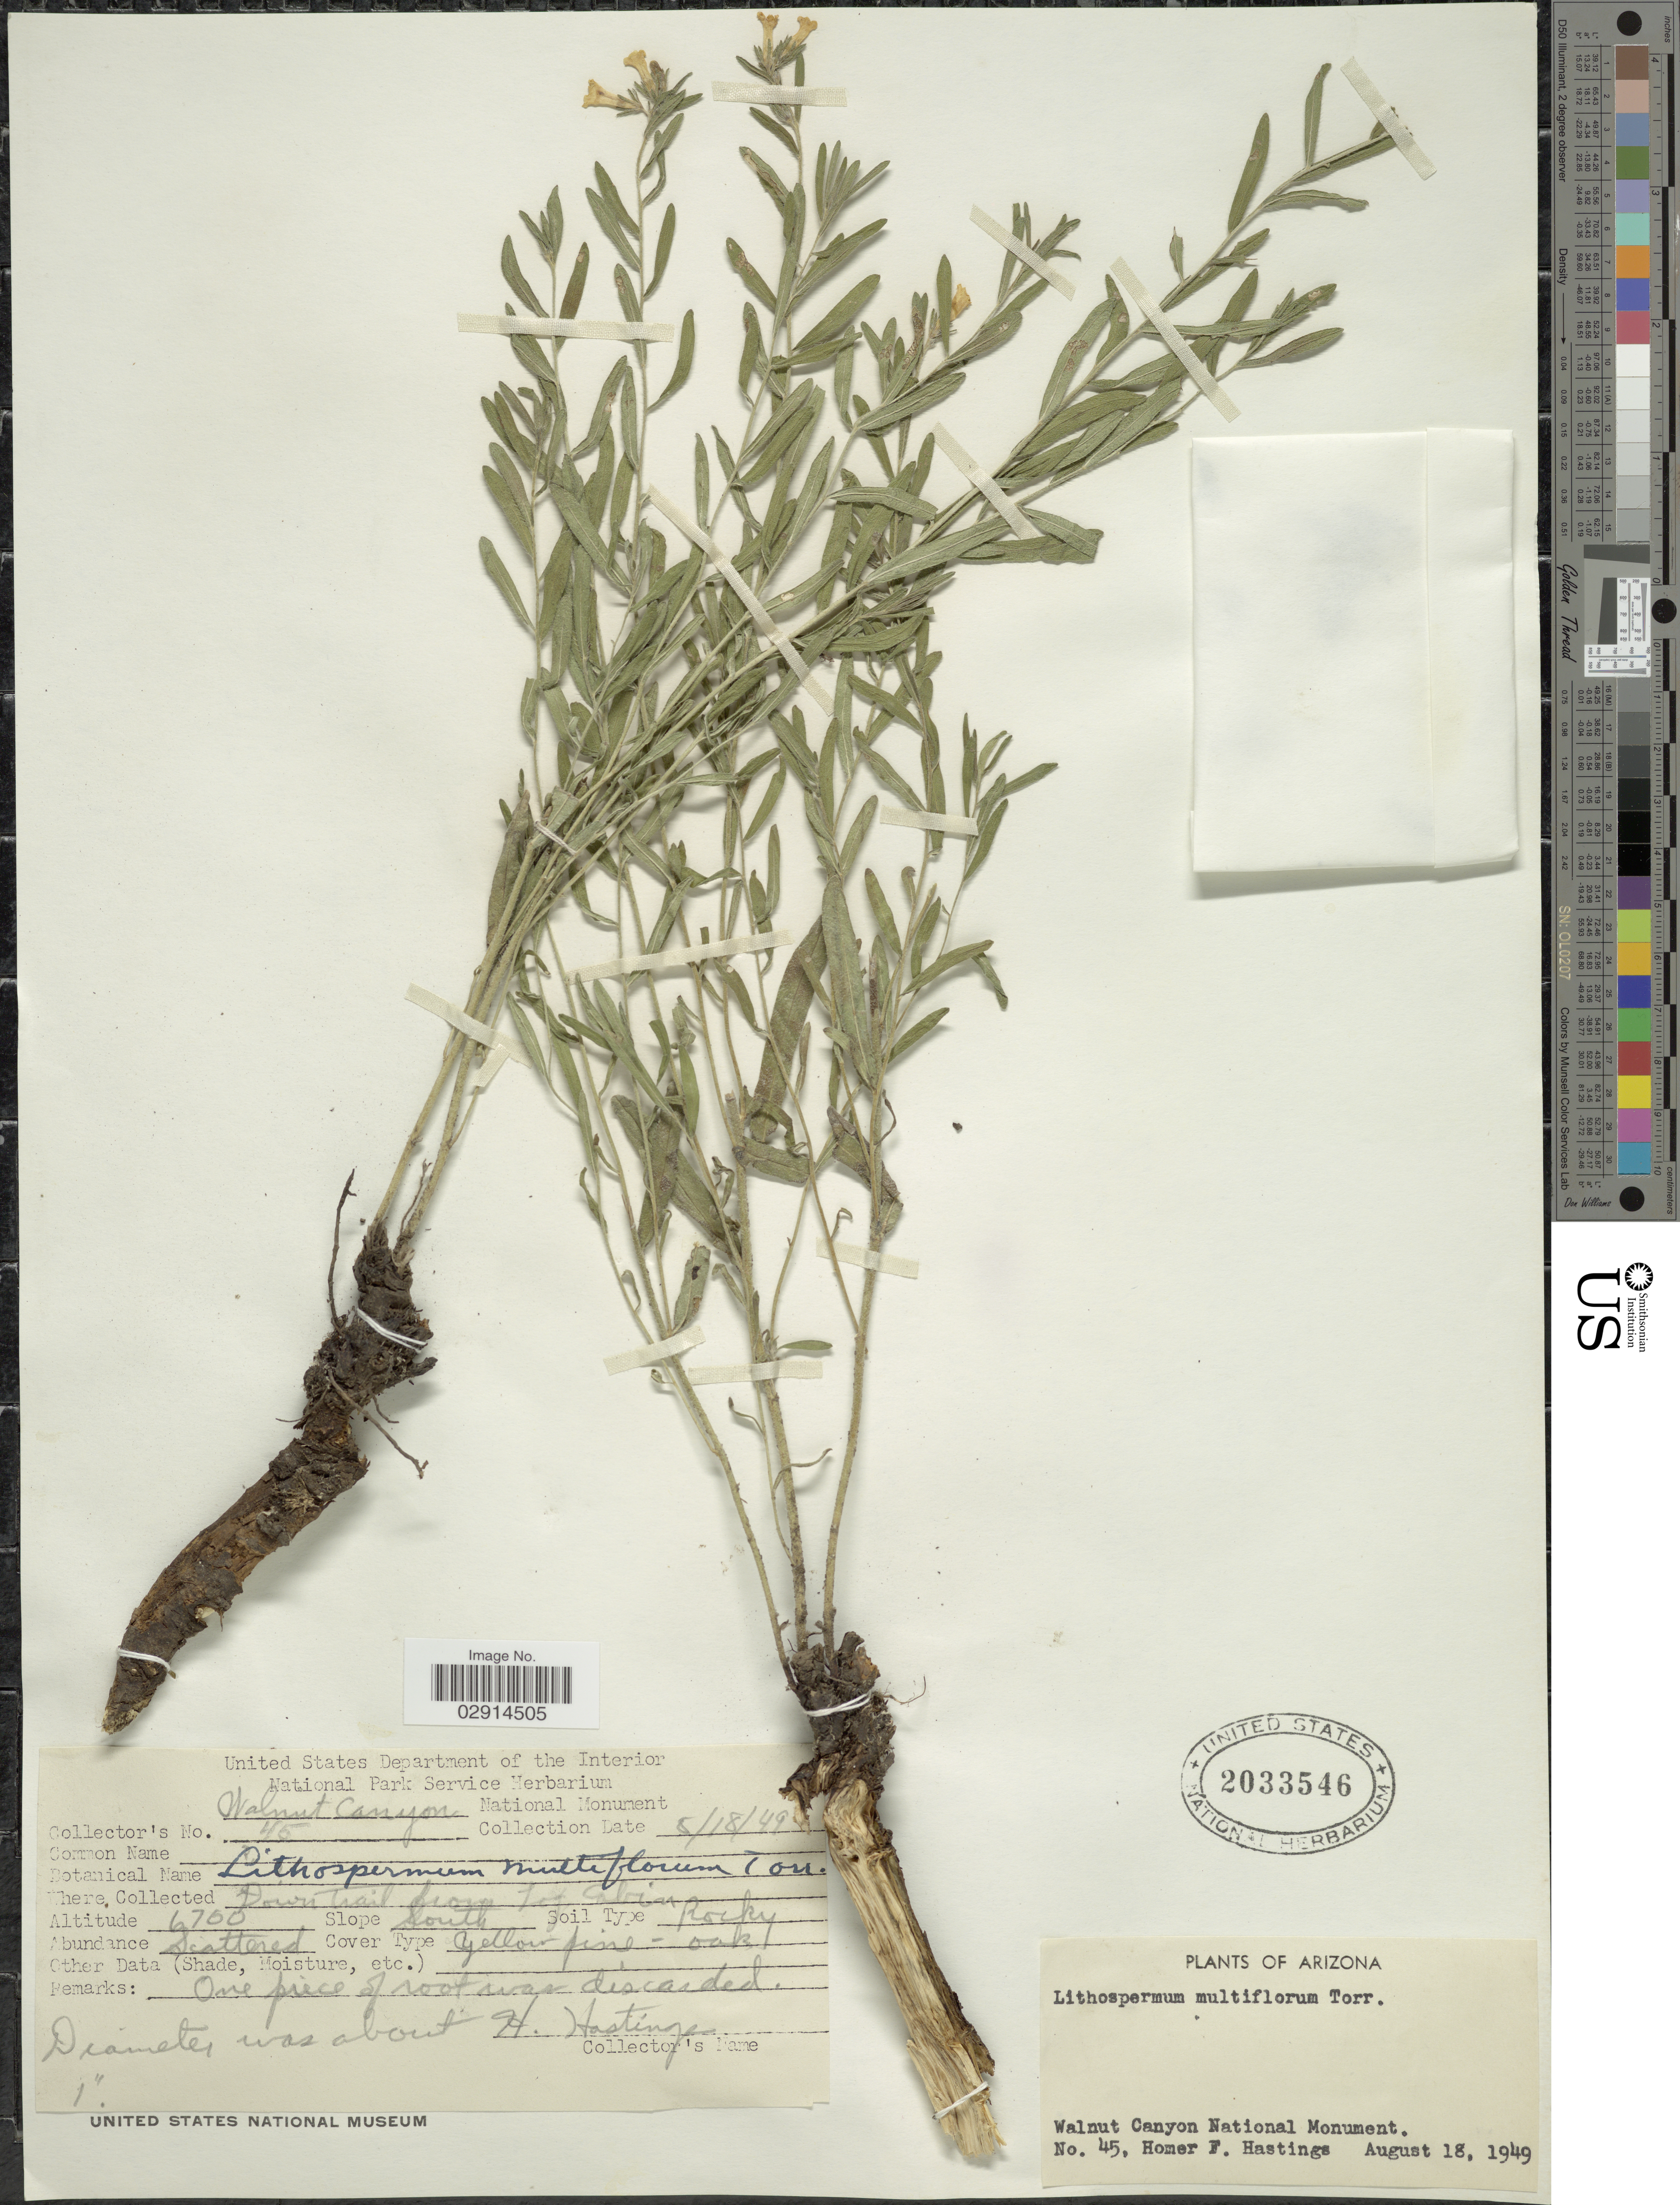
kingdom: Plantae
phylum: Tracheophyta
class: Magnoliopsida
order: Boraginales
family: Boraginaceae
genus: Lithospermum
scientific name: Lithospermum multiflorum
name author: Torr. ex A. Gray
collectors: H. Hastings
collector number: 45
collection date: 1949-08-18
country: United States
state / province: Arizona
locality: Walnut Canyon National Monument. Down trail from Log Cabin.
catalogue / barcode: US 2033546